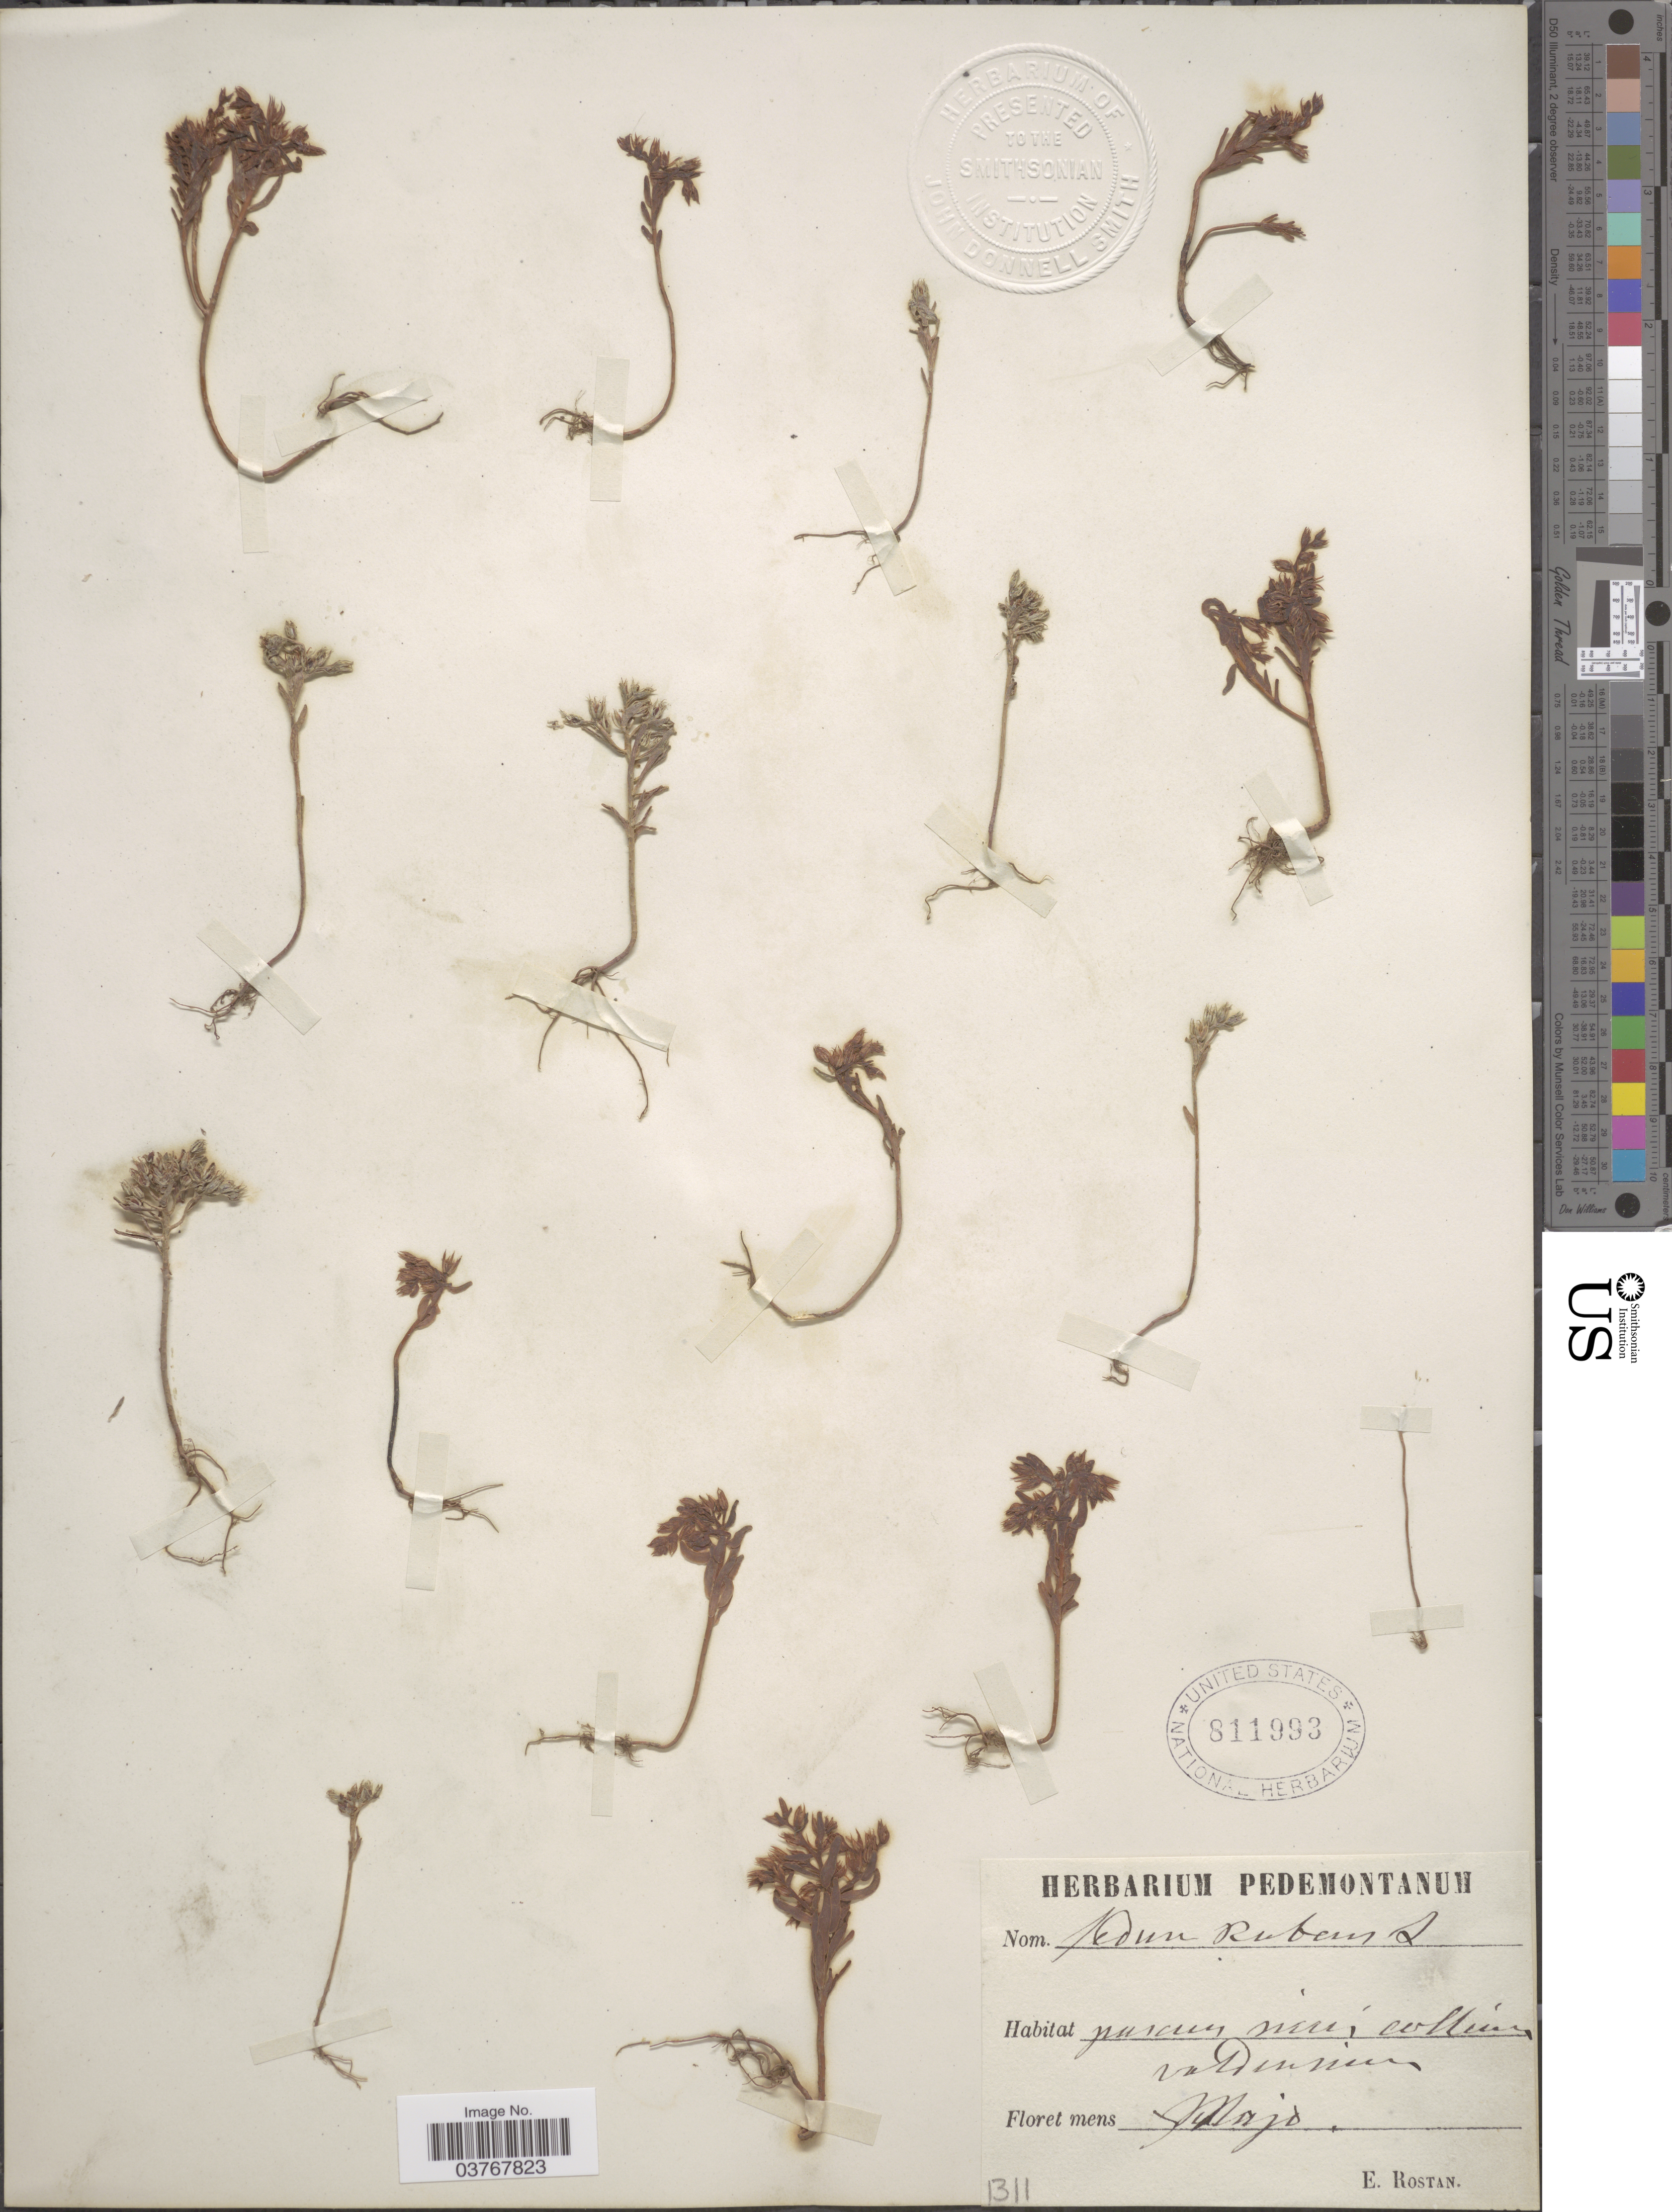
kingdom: Plantae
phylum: Tracheophyta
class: Magnoliopsida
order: Saxifragales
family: Crassulaceae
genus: Sedum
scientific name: Sedum rubens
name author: L.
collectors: E. Rostan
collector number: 1311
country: Italy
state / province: Piedmont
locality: [illegible text].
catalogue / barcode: US 811993